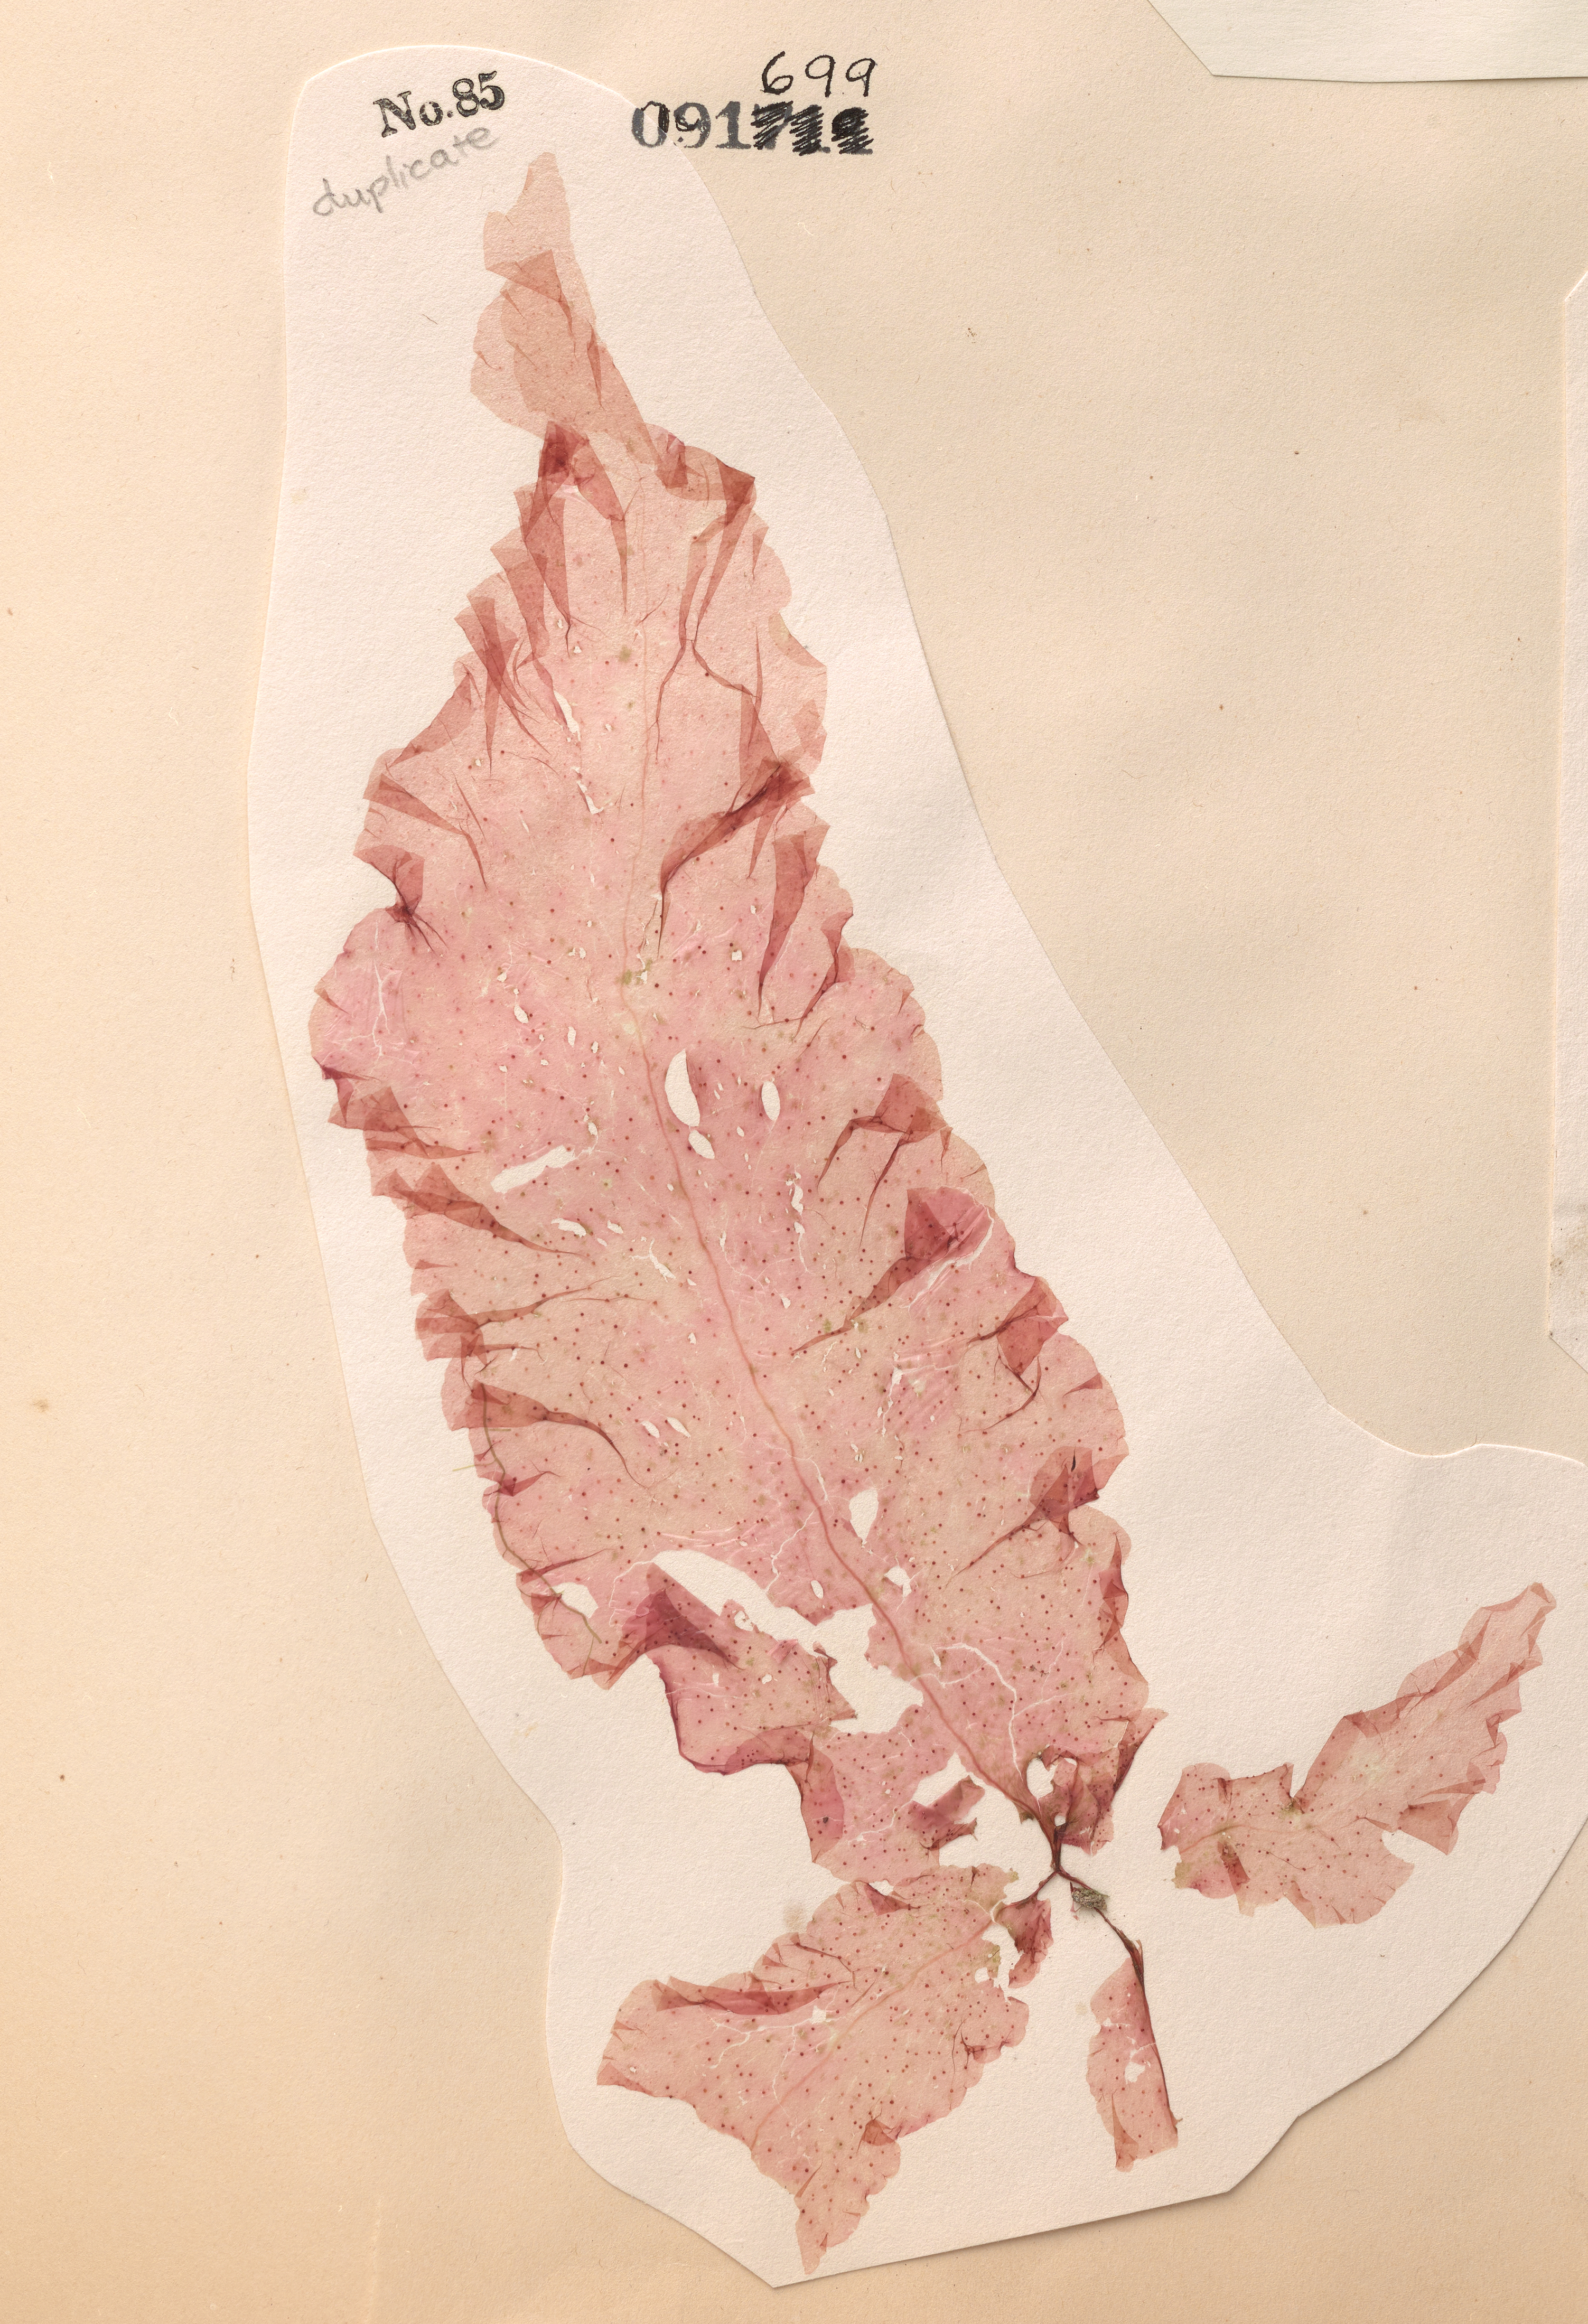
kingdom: Plantae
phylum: Rhodophyta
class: Florideophyceae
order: Ceramiales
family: Delesseriaceae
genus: Grinnellia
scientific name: Grinnellia americana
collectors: C. Durant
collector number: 85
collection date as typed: Jul 1850 TO -- Nov 1850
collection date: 1850-07/1850-11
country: United States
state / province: New York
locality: Hurlgate and The Narrows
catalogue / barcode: US 91699